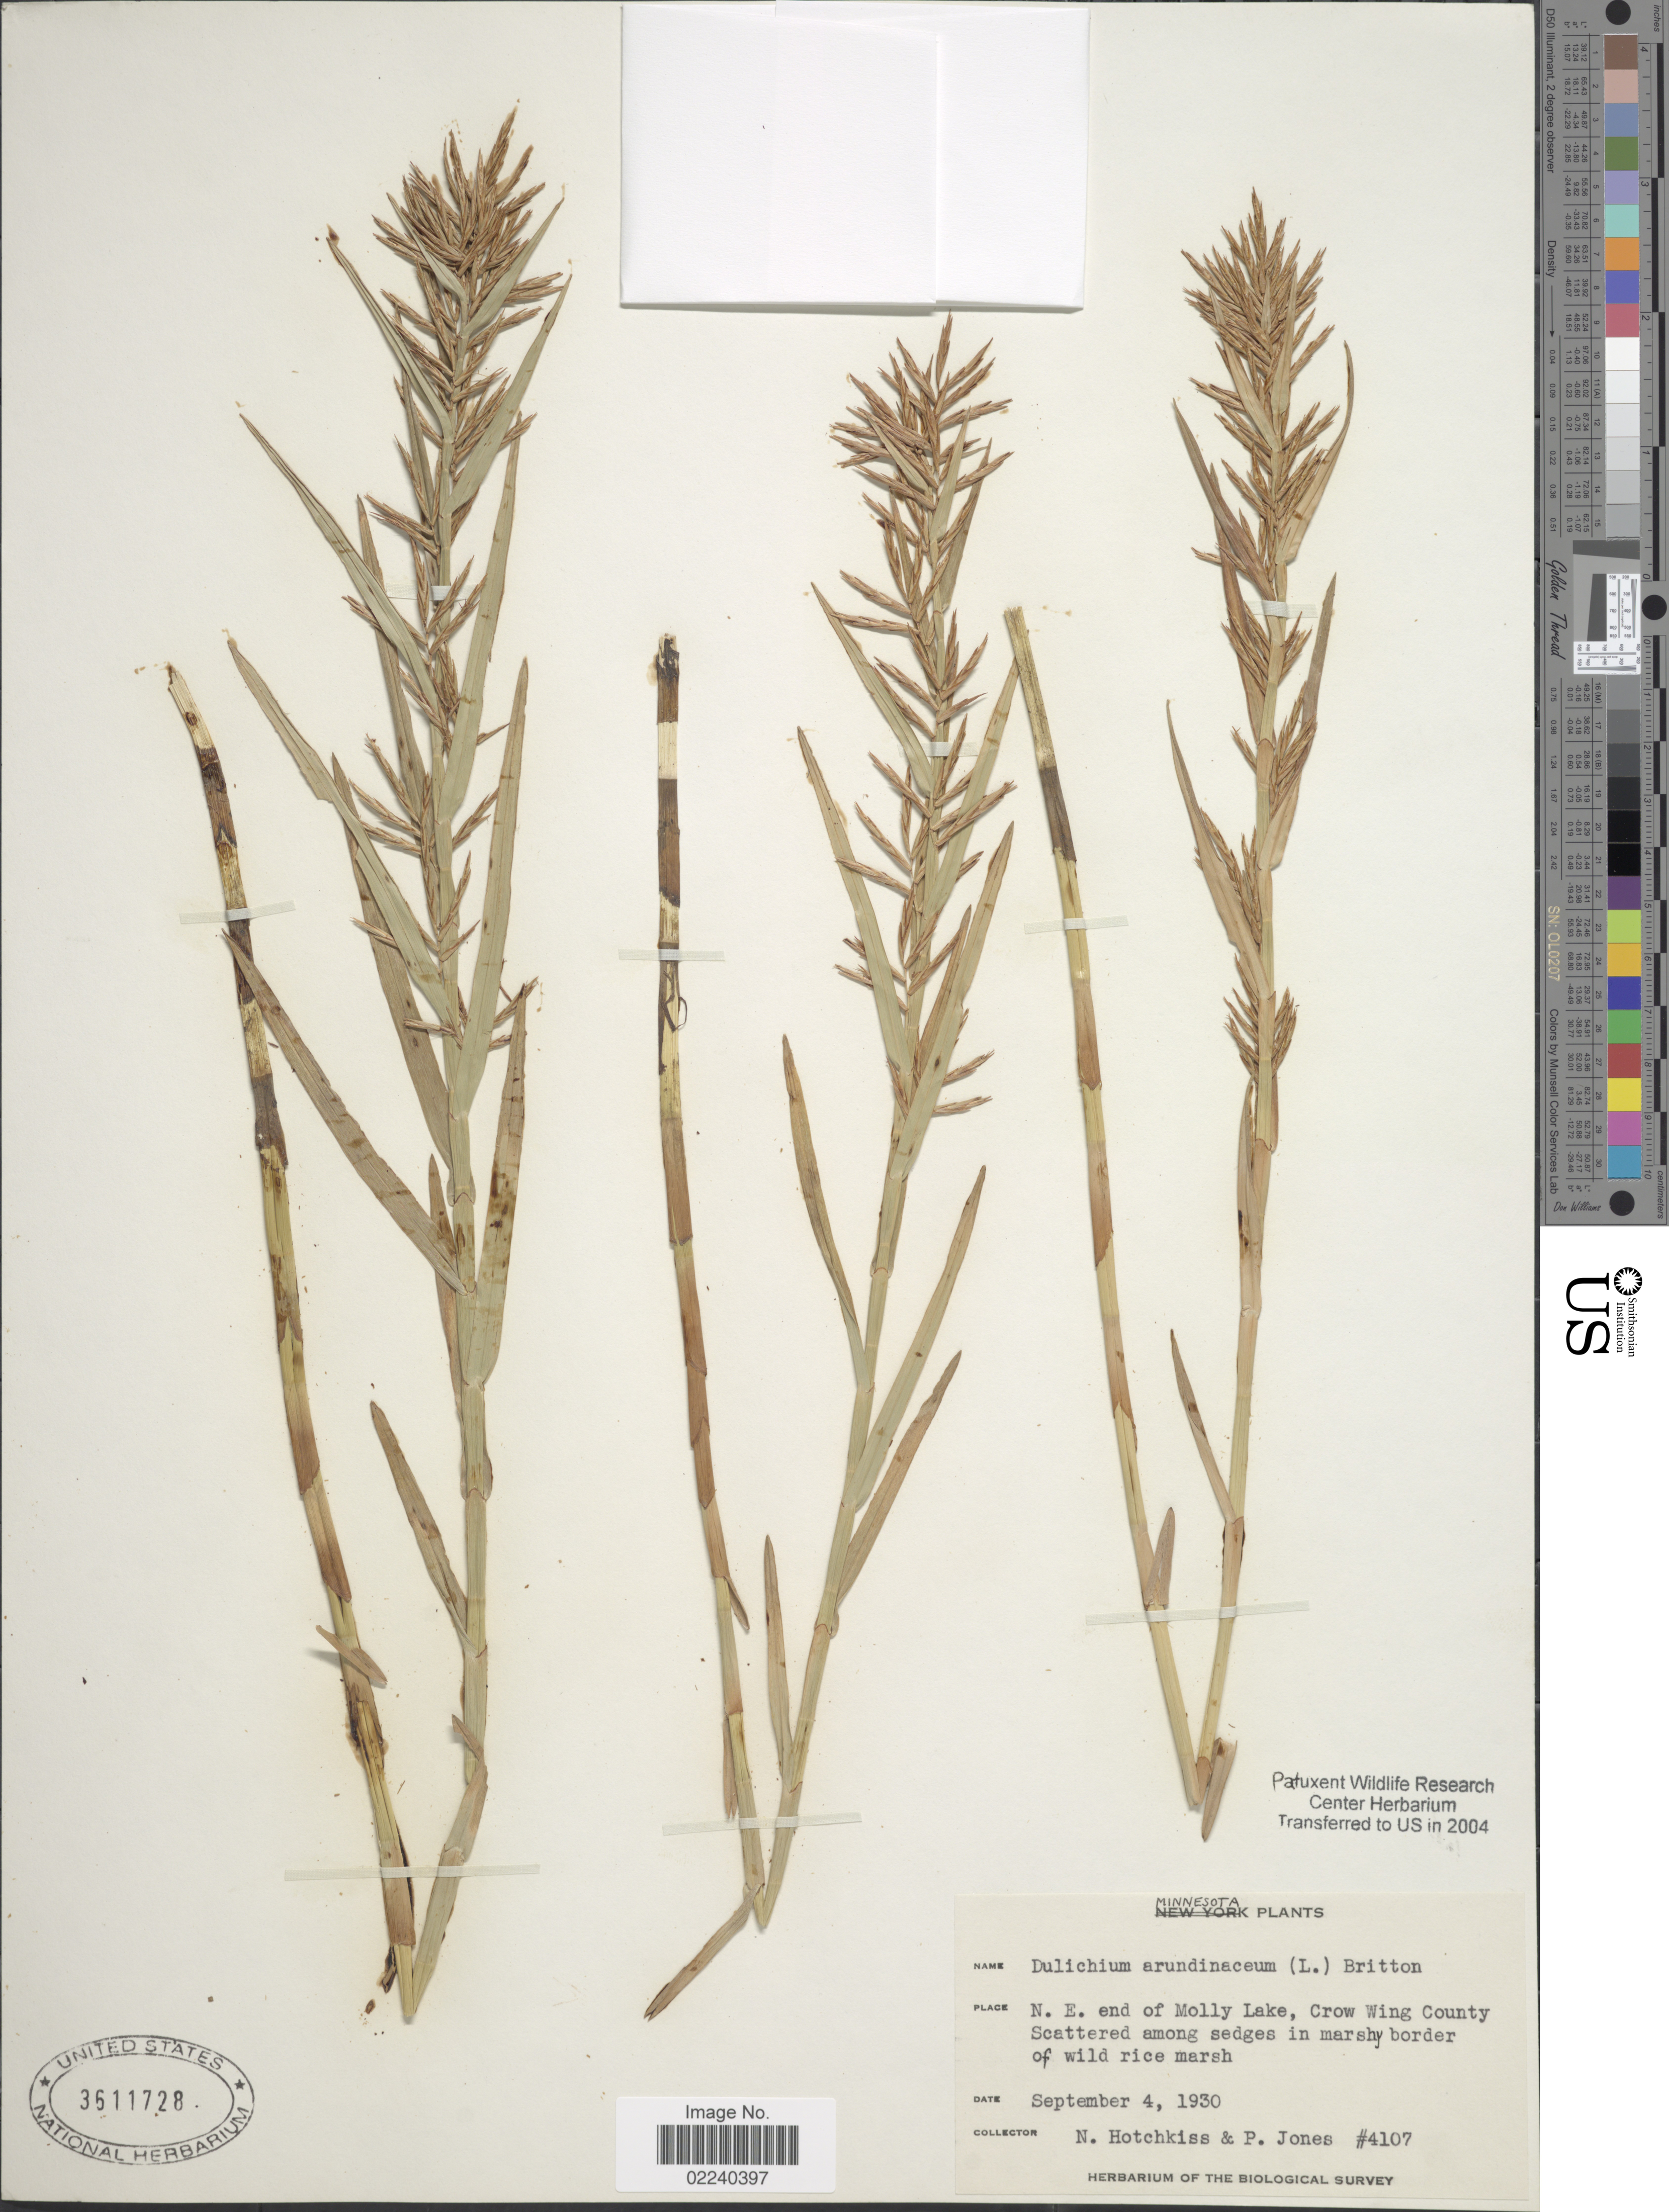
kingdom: Plantae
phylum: Tracheophyta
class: Liliopsida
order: Poales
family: Cyperaceae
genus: Dulichium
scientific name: Dulichium arundinaceum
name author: (L.) Britton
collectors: N. Hotchkiss & P. Jones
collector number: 4107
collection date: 1930-09-04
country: United States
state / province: Minnesota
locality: N.E. end of Molly Lake, Crow Wing County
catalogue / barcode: US 3611728